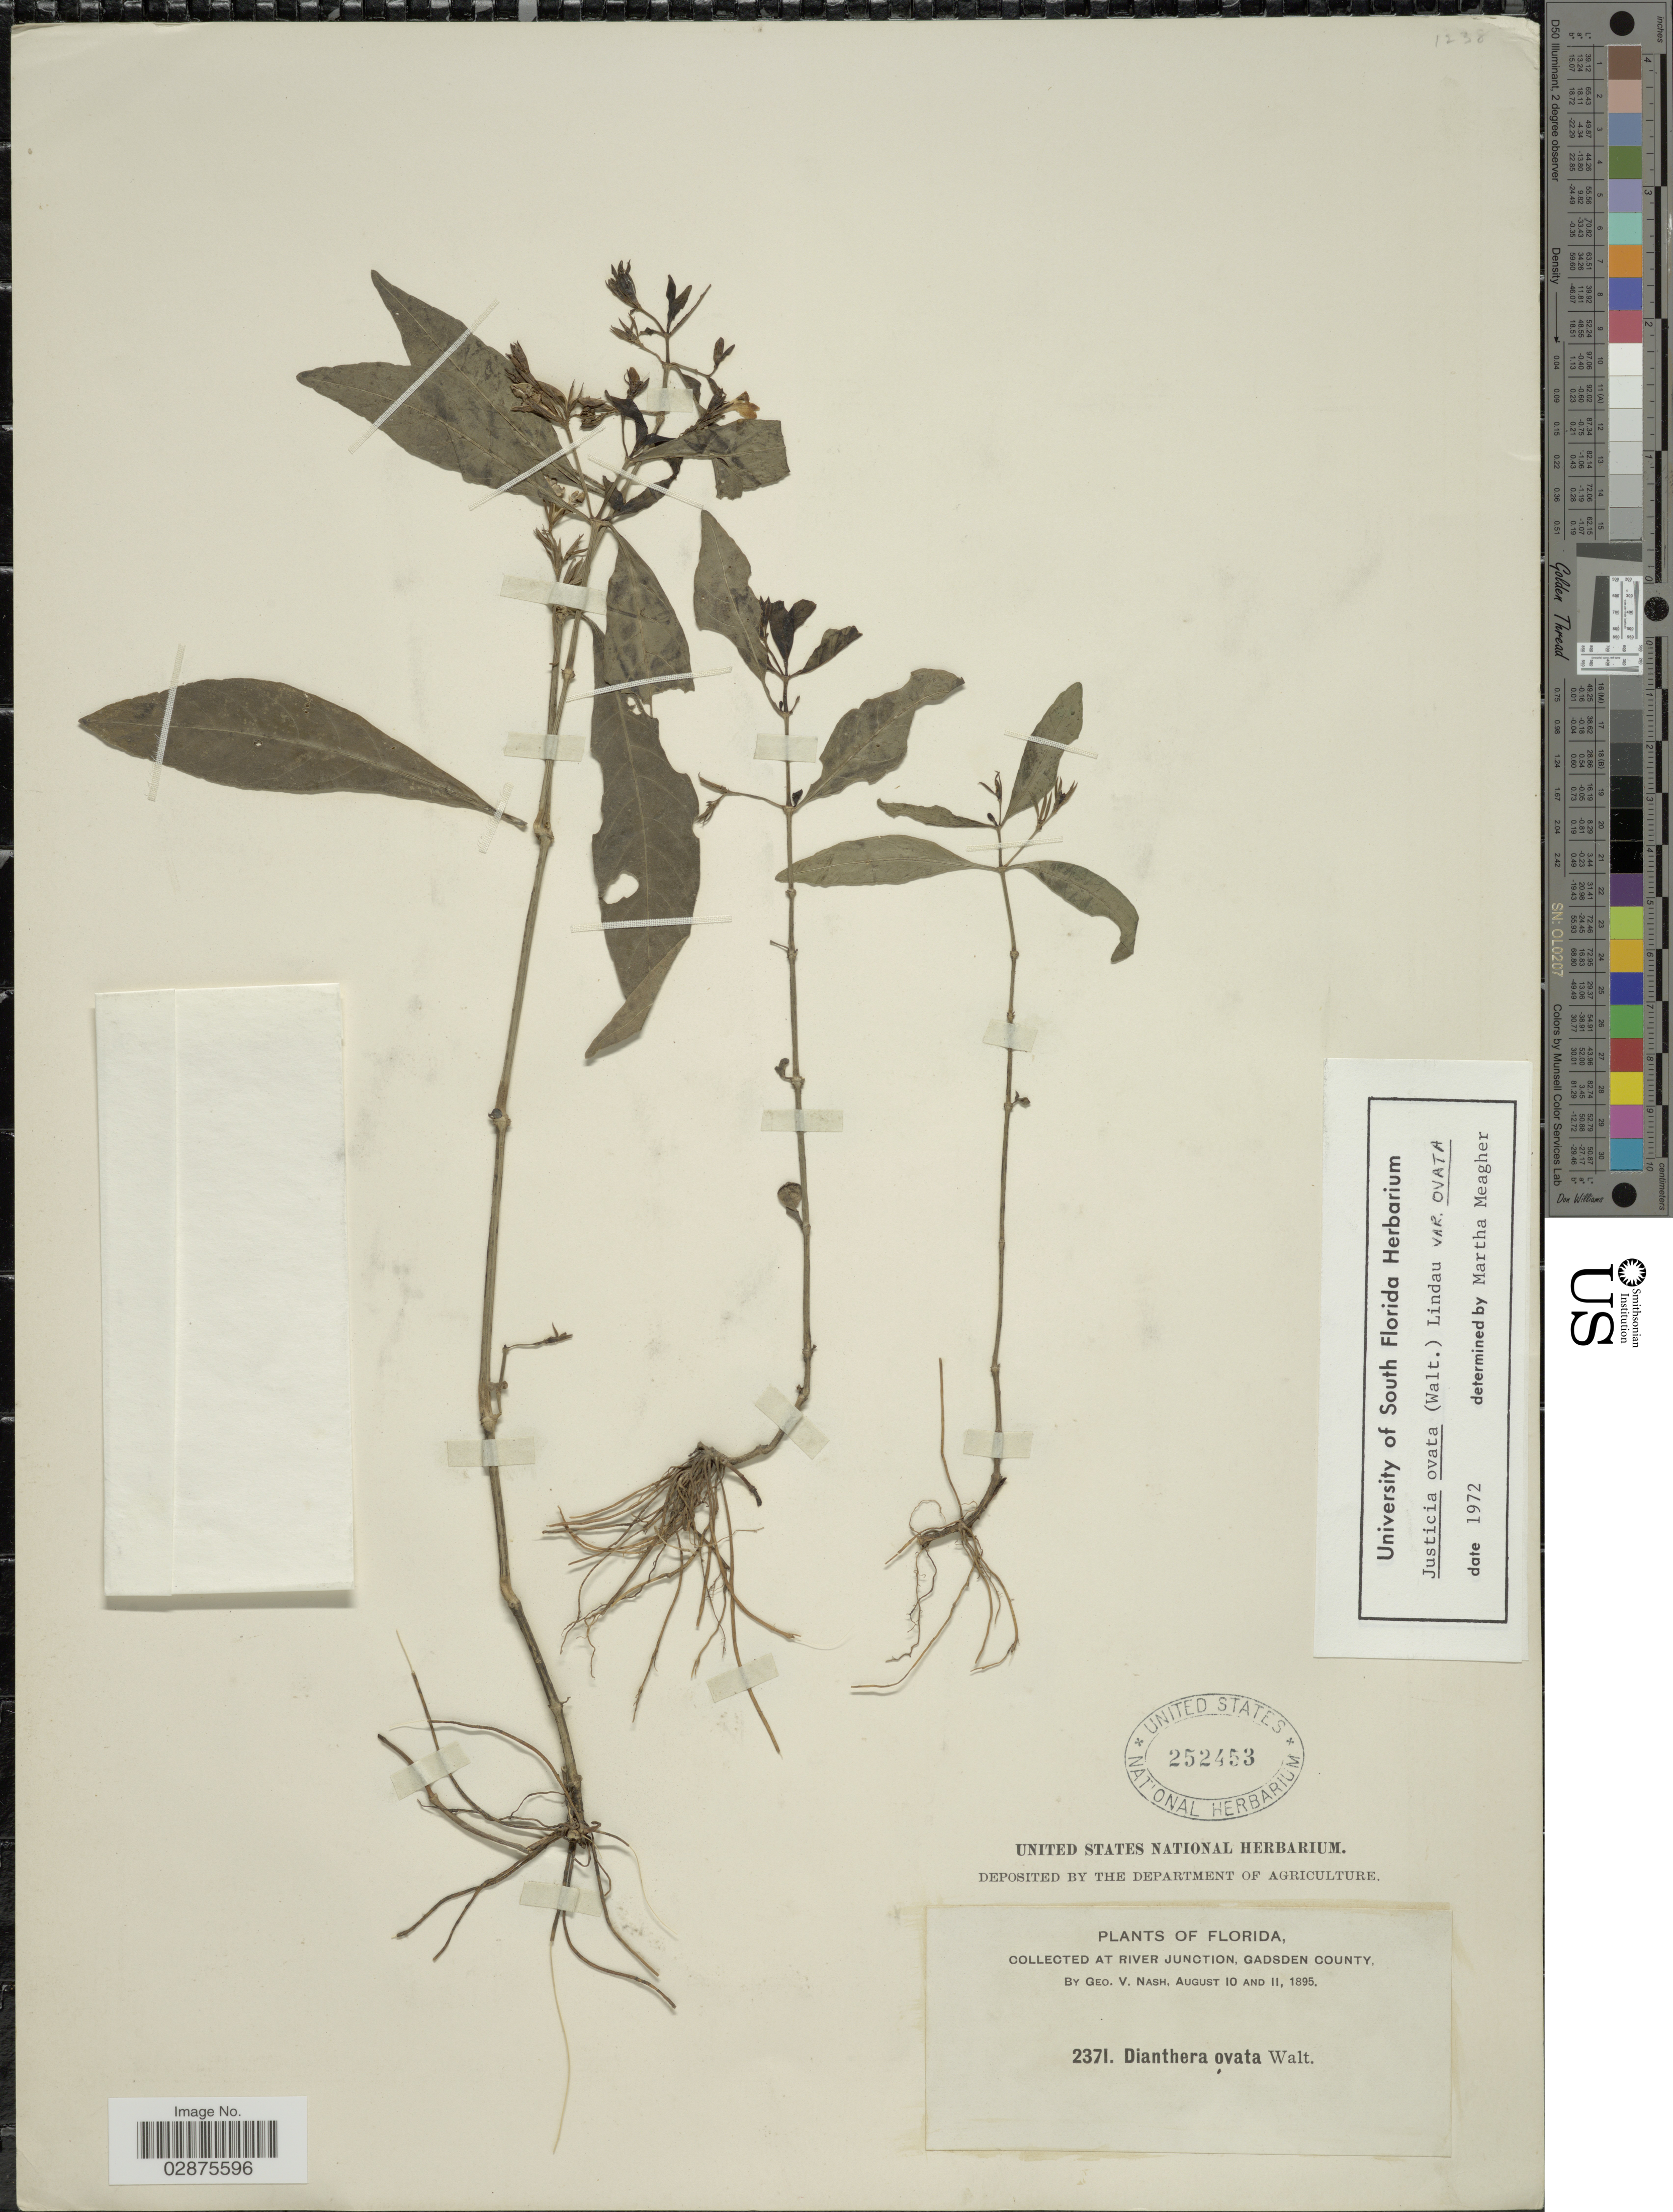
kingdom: Plantae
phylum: Tracheophyta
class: Magnoliopsida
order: Lamiales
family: Acanthaceae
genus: Justicia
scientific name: Justicia ovata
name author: E. Mey.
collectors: G. V. Nash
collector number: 2371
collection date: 1895-08-10/1895-08-11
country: United States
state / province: Florida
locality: River Junction, Gadsden county.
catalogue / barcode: US 252453